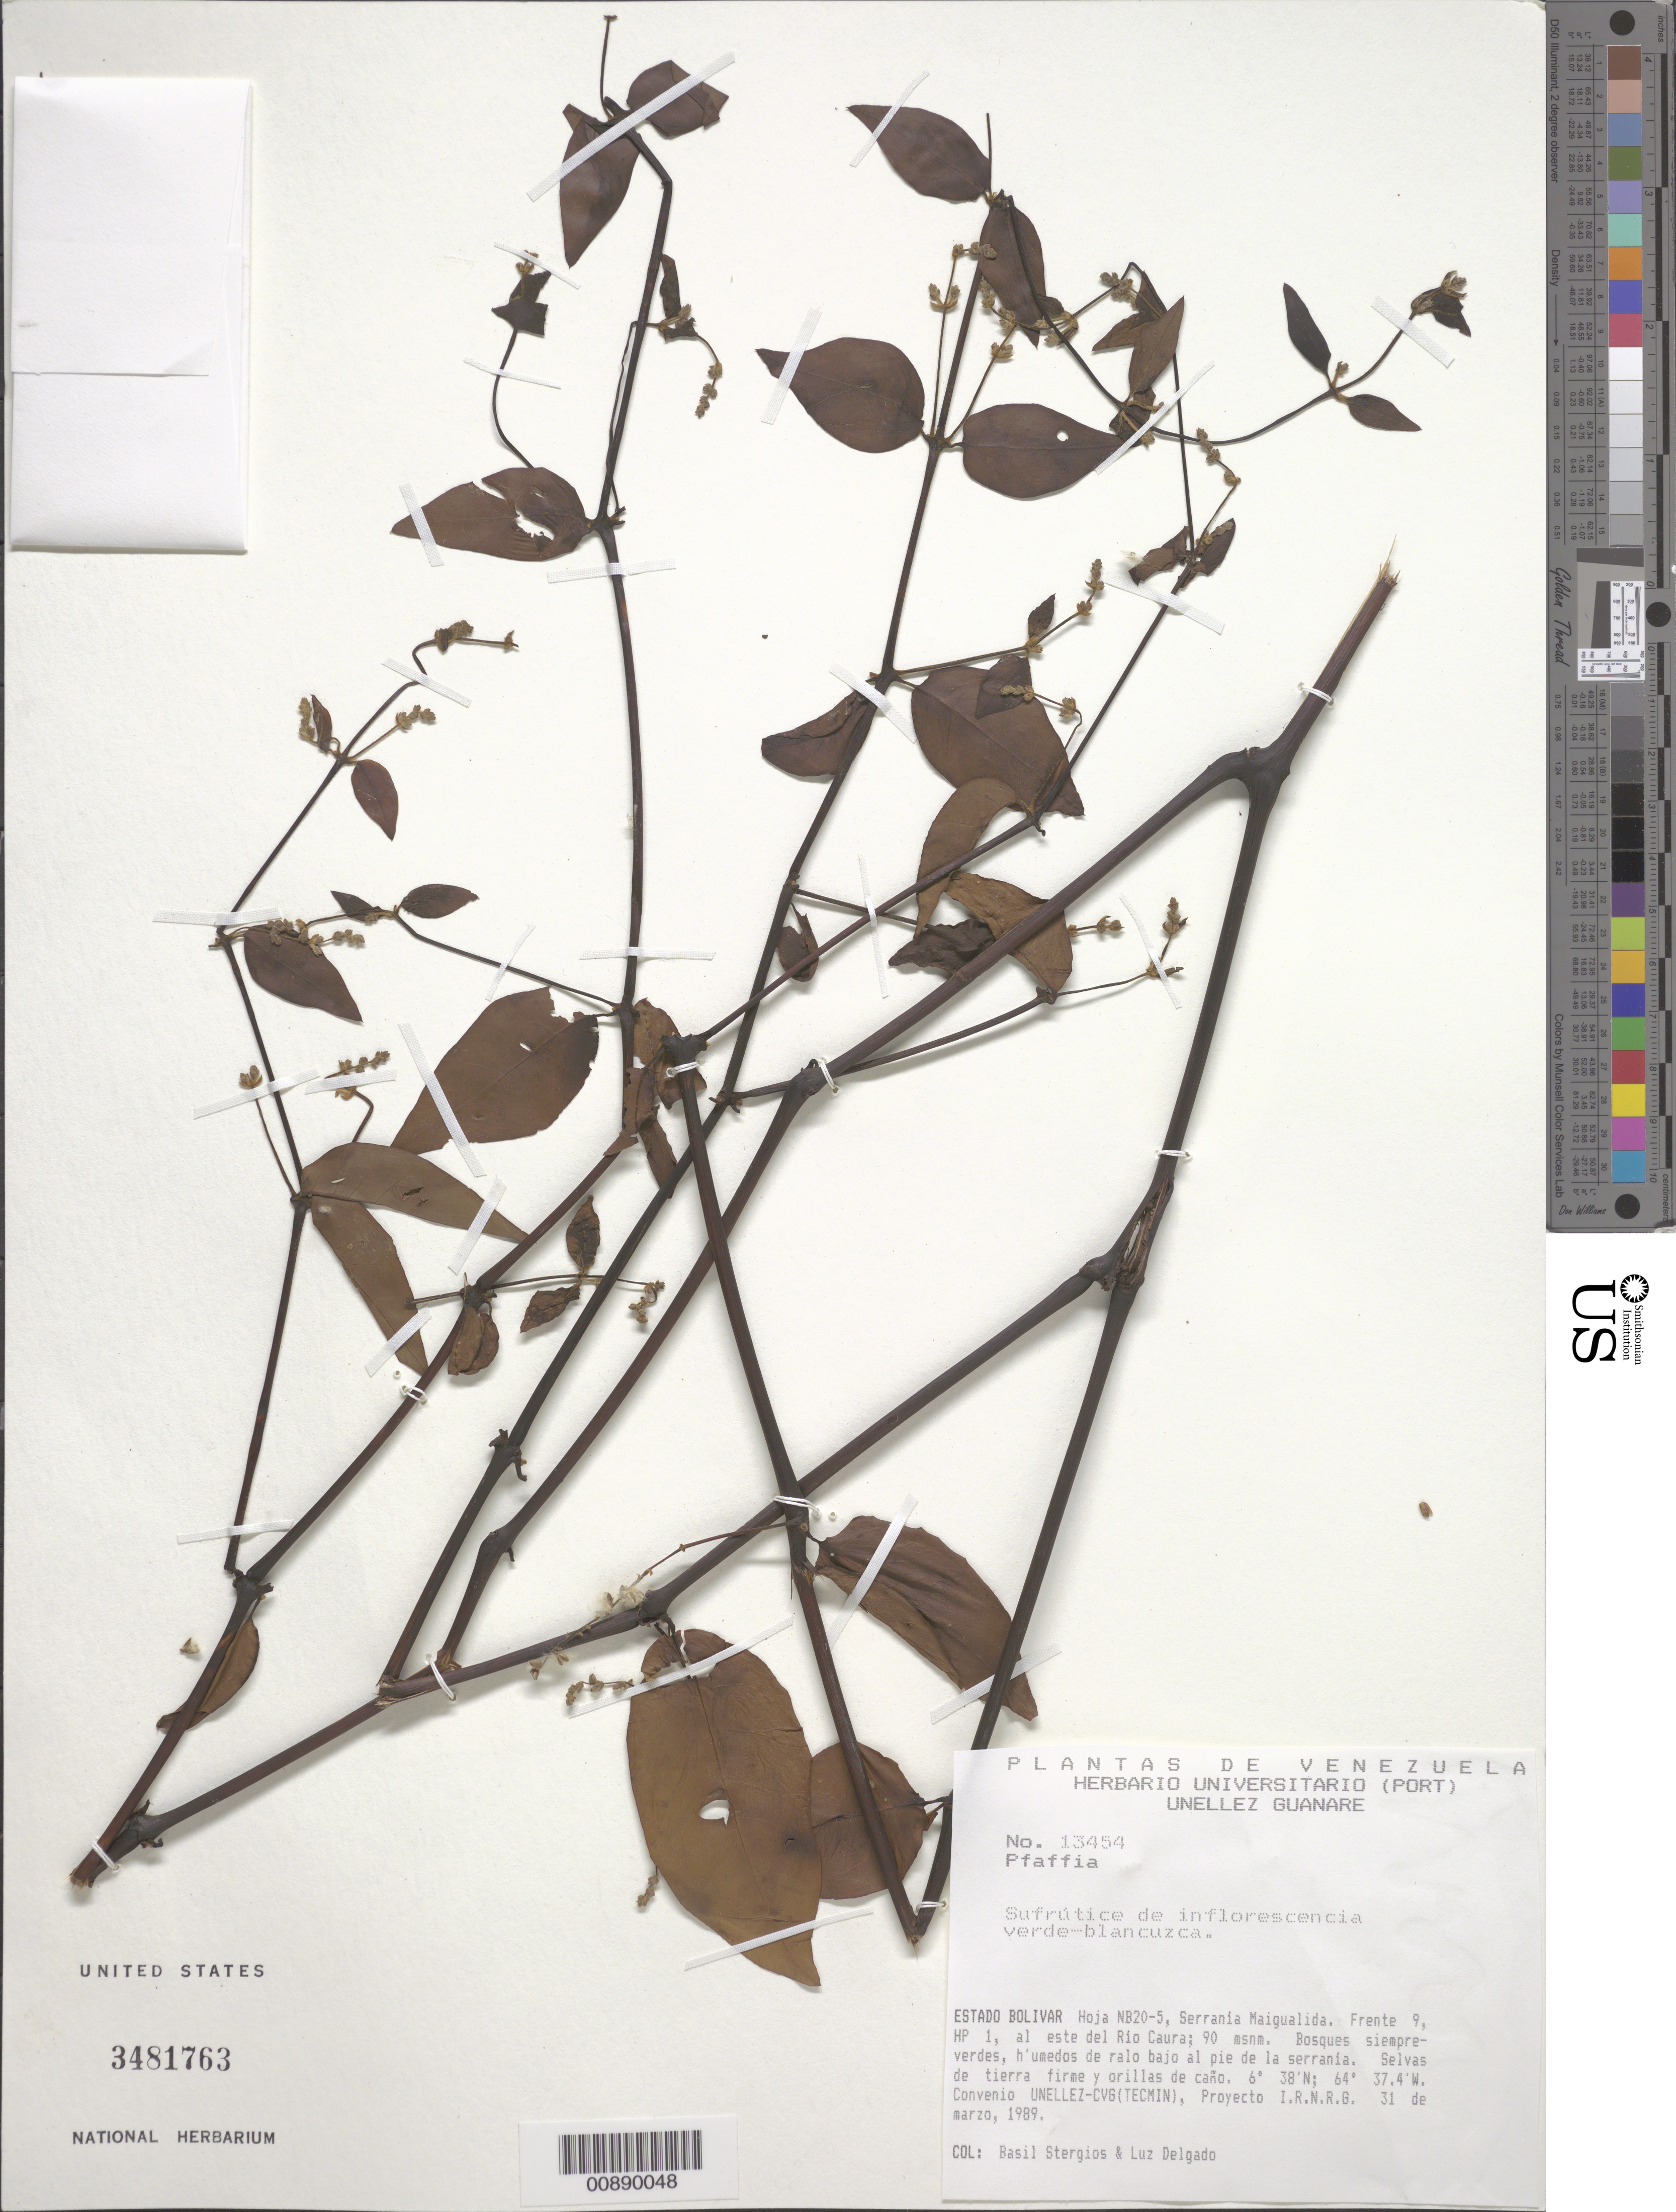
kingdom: Plantae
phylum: Tracheophyta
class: Magnoliopsida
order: Caryophyllales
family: Amaranthaceae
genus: Pfaffia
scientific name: Pfaffia sp.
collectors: B. G. Stergios & L. Delgado V.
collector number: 13454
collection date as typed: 31-Mar-89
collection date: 1989-03-31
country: Venezuela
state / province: Bolívar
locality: Serrania Maigualida, E del río Caura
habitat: Bosques siempre-verdes, humedos de ralo bajo al pié de la serranía; selvas de tierra firme y orillas de caño; en sotobosque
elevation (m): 90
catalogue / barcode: US 3481763